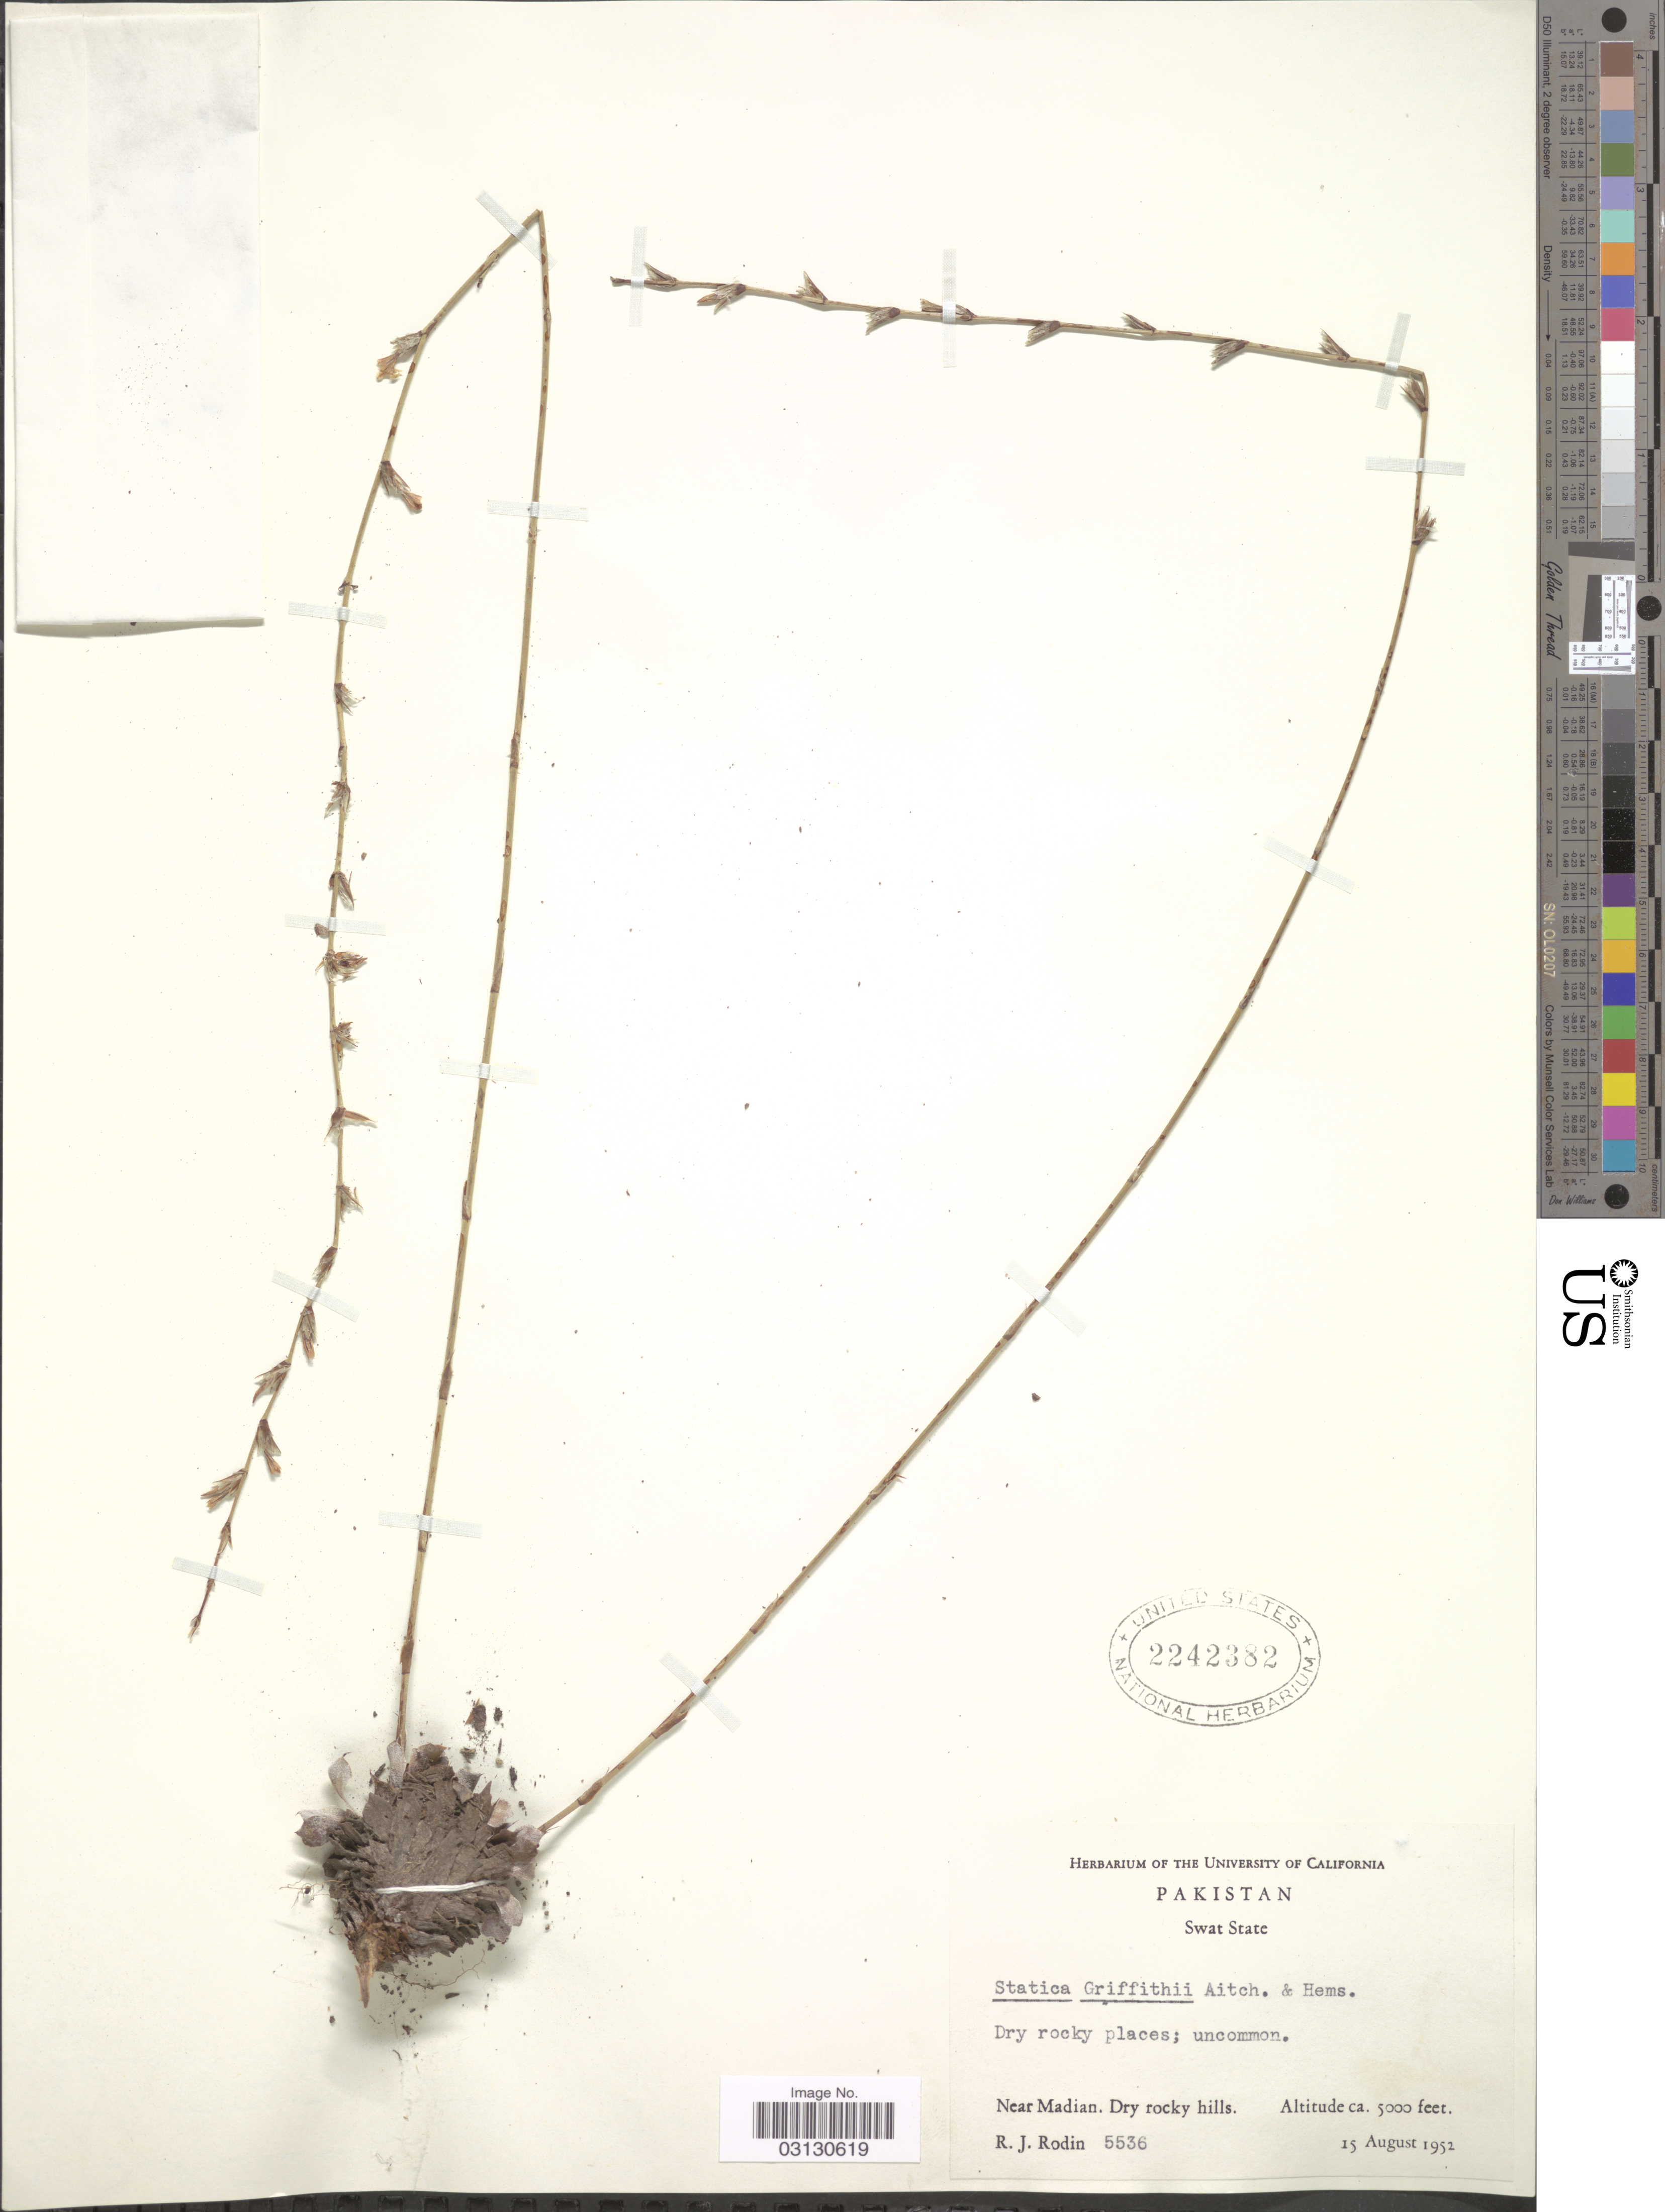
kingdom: Plantae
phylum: Tracheophyta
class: Magnoliopsida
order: Caryophyllales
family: Plumbaginaceae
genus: Limonium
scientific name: Limonium griffithii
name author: Kuntze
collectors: R. J. Rodin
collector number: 5536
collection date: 1952-08-15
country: Pakistan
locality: Pakistan, Swat State, Near Madian.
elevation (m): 1524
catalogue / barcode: US 2242382